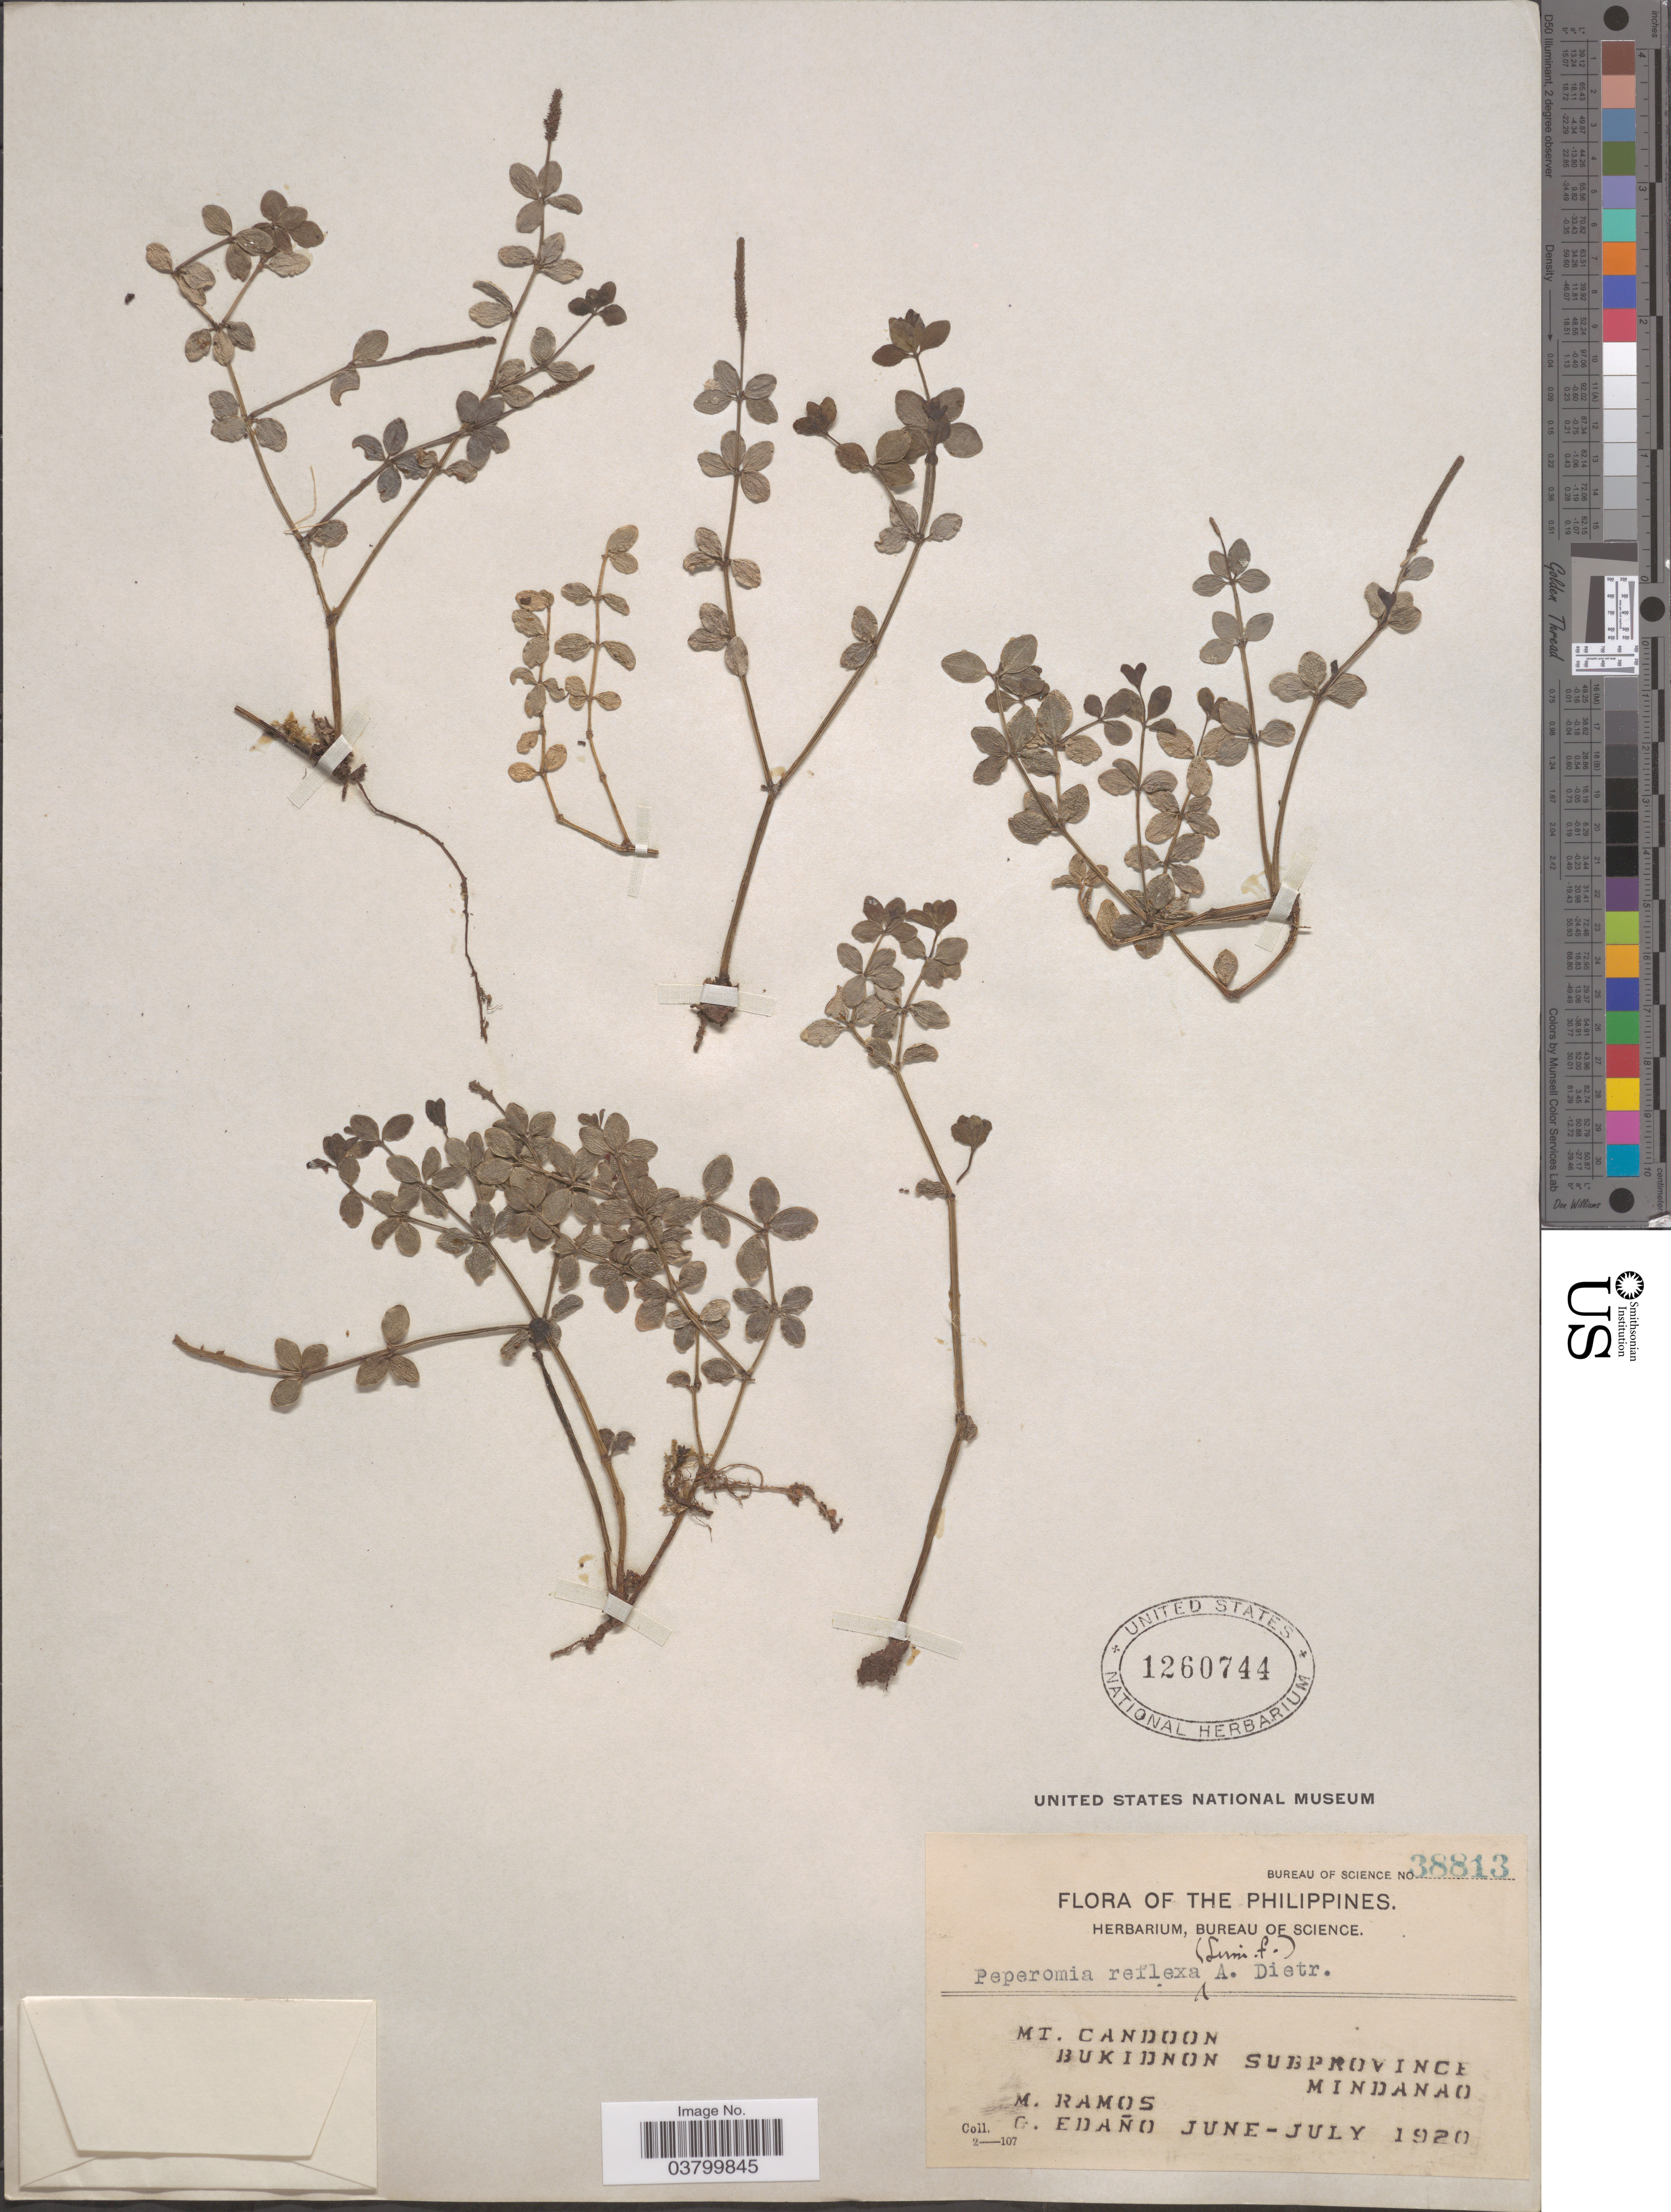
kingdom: Plantae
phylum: Tracheophyta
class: Magnoliopsida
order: Piperales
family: Piperaceae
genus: Peperomia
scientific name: Peperomia reflexa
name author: (L. f.) A. Dietr.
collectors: M. Ramos & G. Edaño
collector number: Bureau of Science 38813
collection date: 1920-06/1920-07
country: Philippines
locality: Mt. Candoon. Bukidnon Subprovince. Mindanao.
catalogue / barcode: US 1260744